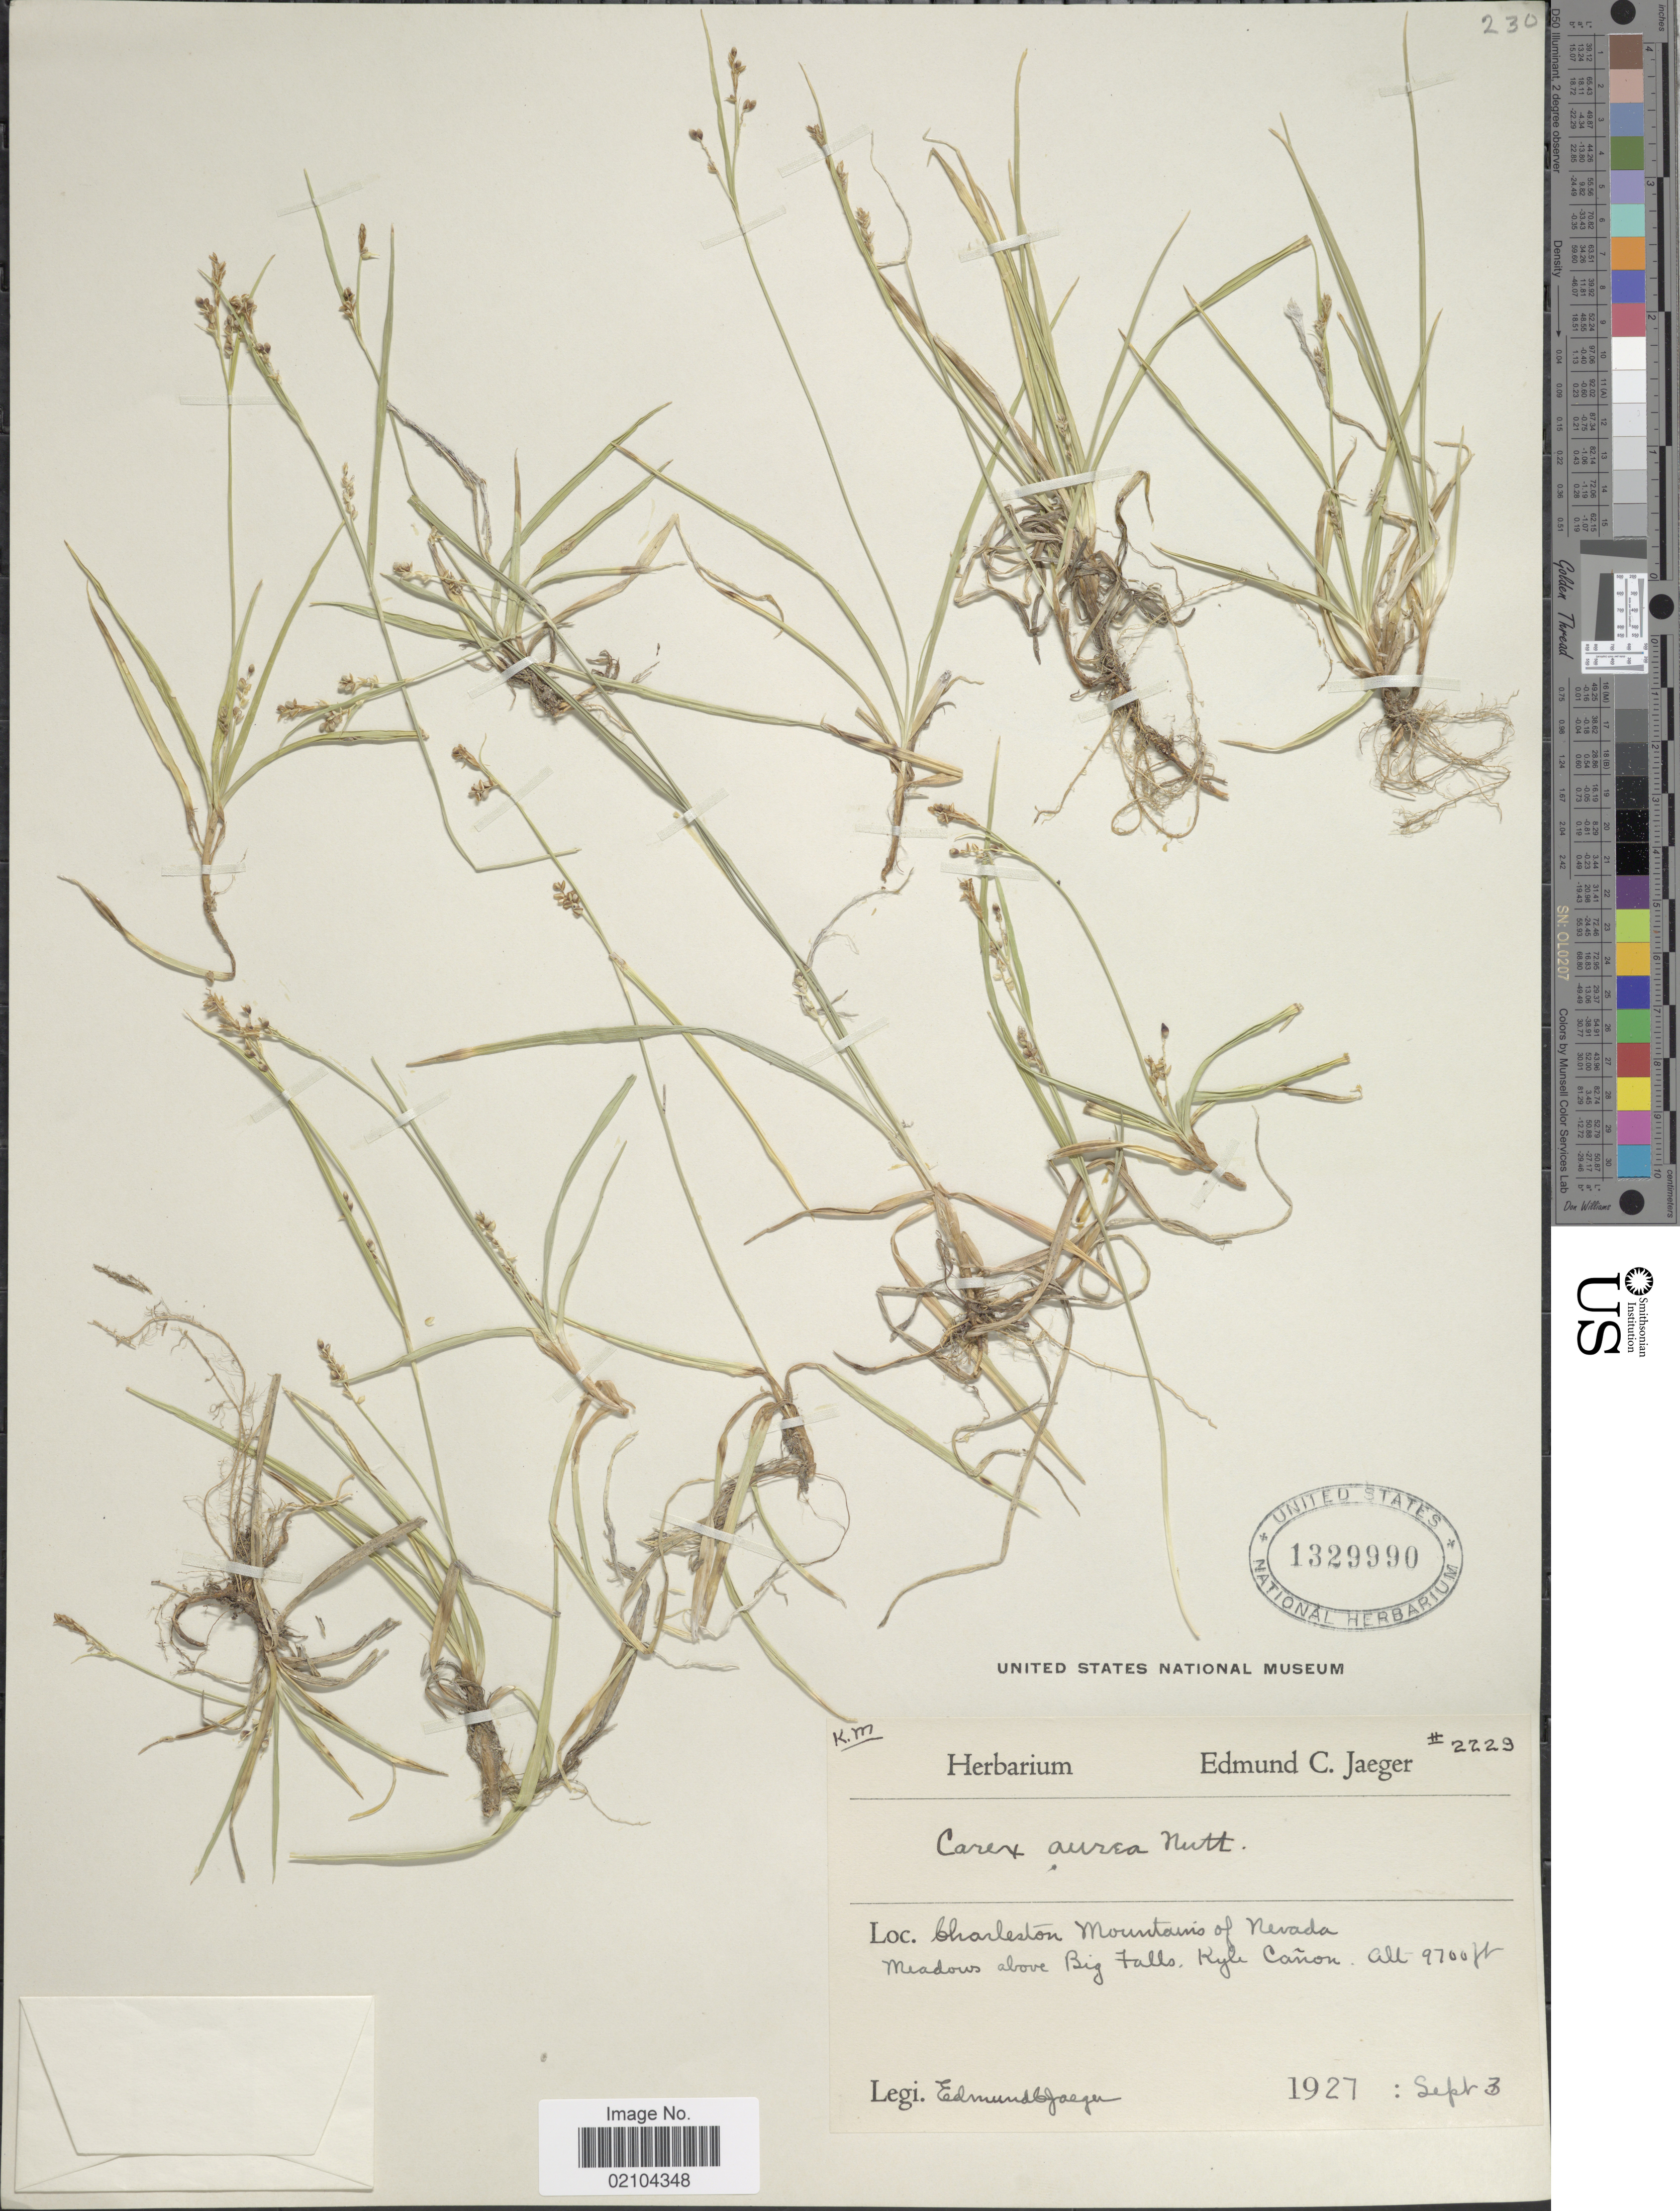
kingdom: Plantae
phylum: Tracheophyta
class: Liliopsida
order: Poales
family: Cyperaceae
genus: Carex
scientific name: Carex aurea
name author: Nutt.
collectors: E. Jaeger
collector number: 229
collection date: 1927-09-03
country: United States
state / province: Nevada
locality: Charleton Mountains of Nevada, Meadows above Big Falls. Kyle Canon.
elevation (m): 2957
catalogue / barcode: US 1329990